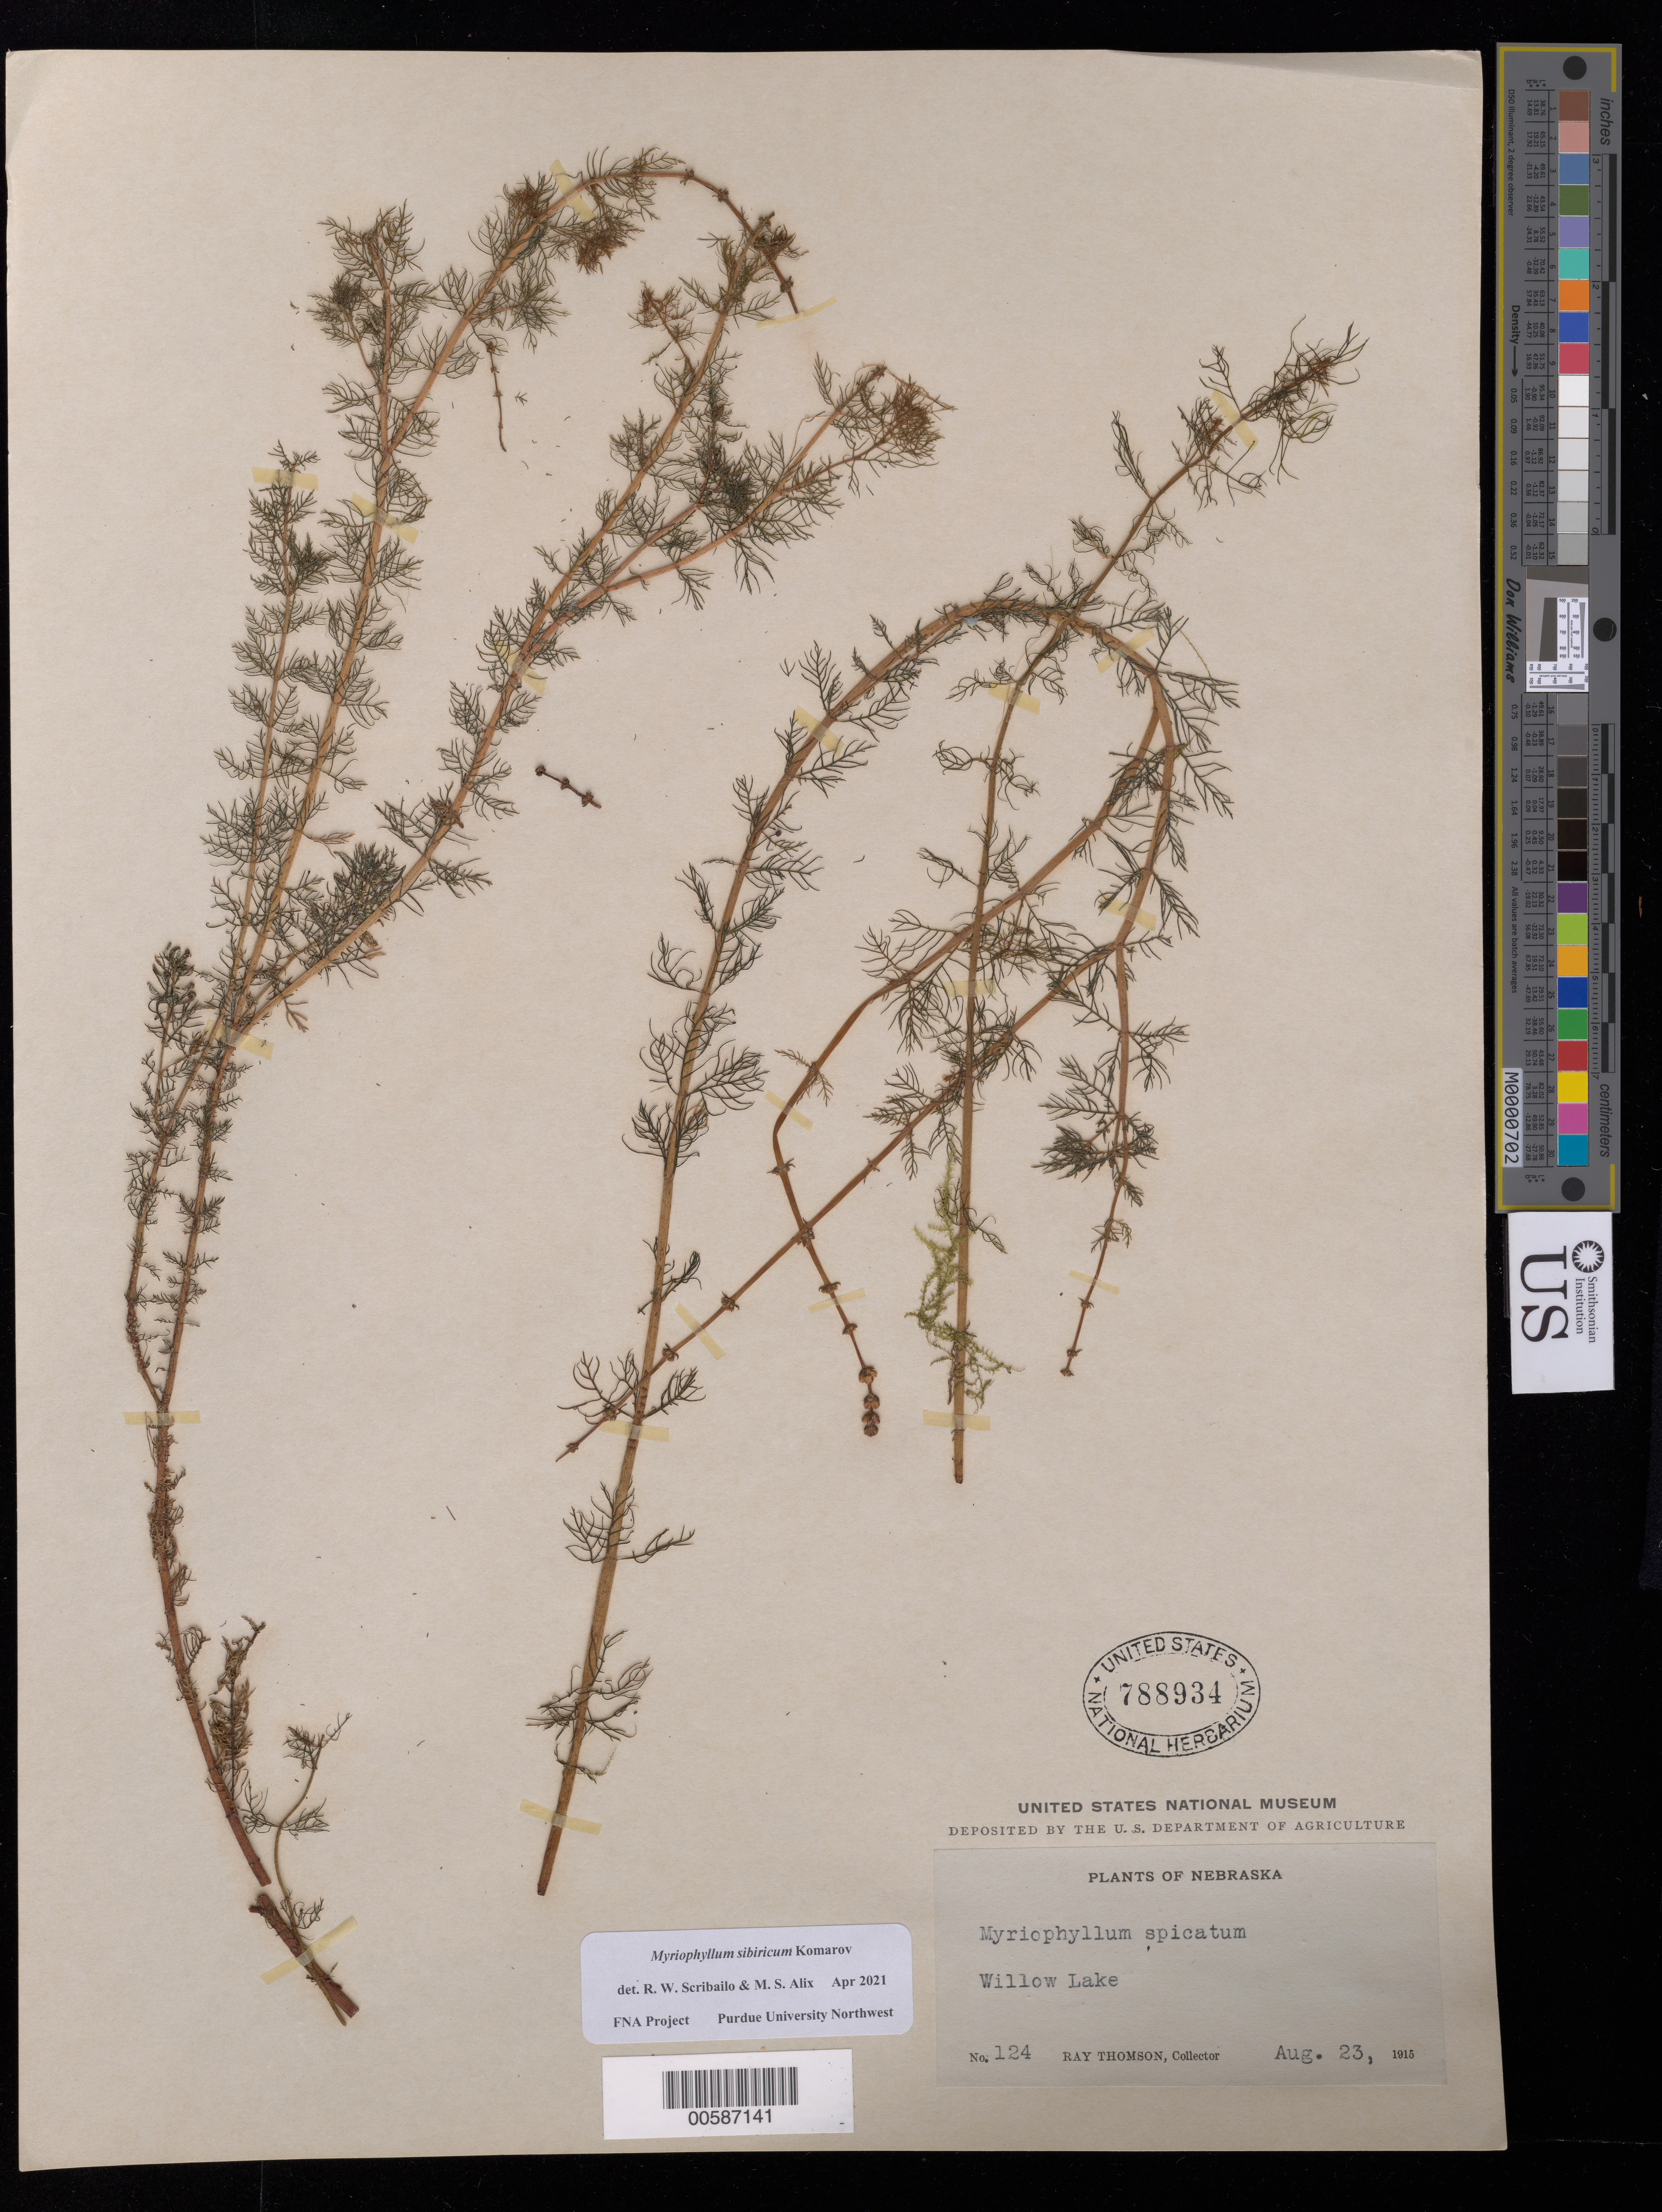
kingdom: Plantae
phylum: Tracheophyta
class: Magnoliopsida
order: Saxifragales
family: Haloragaceae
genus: Myriophyllum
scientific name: Myriophyllum sibiricum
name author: Kom.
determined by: Scribailo, R. W.; Alix, M. S.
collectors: R. Thomason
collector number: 124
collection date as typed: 23 Aug 1915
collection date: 1915-08-23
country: United States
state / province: Nebraska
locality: Willow Lake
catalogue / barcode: US 788934